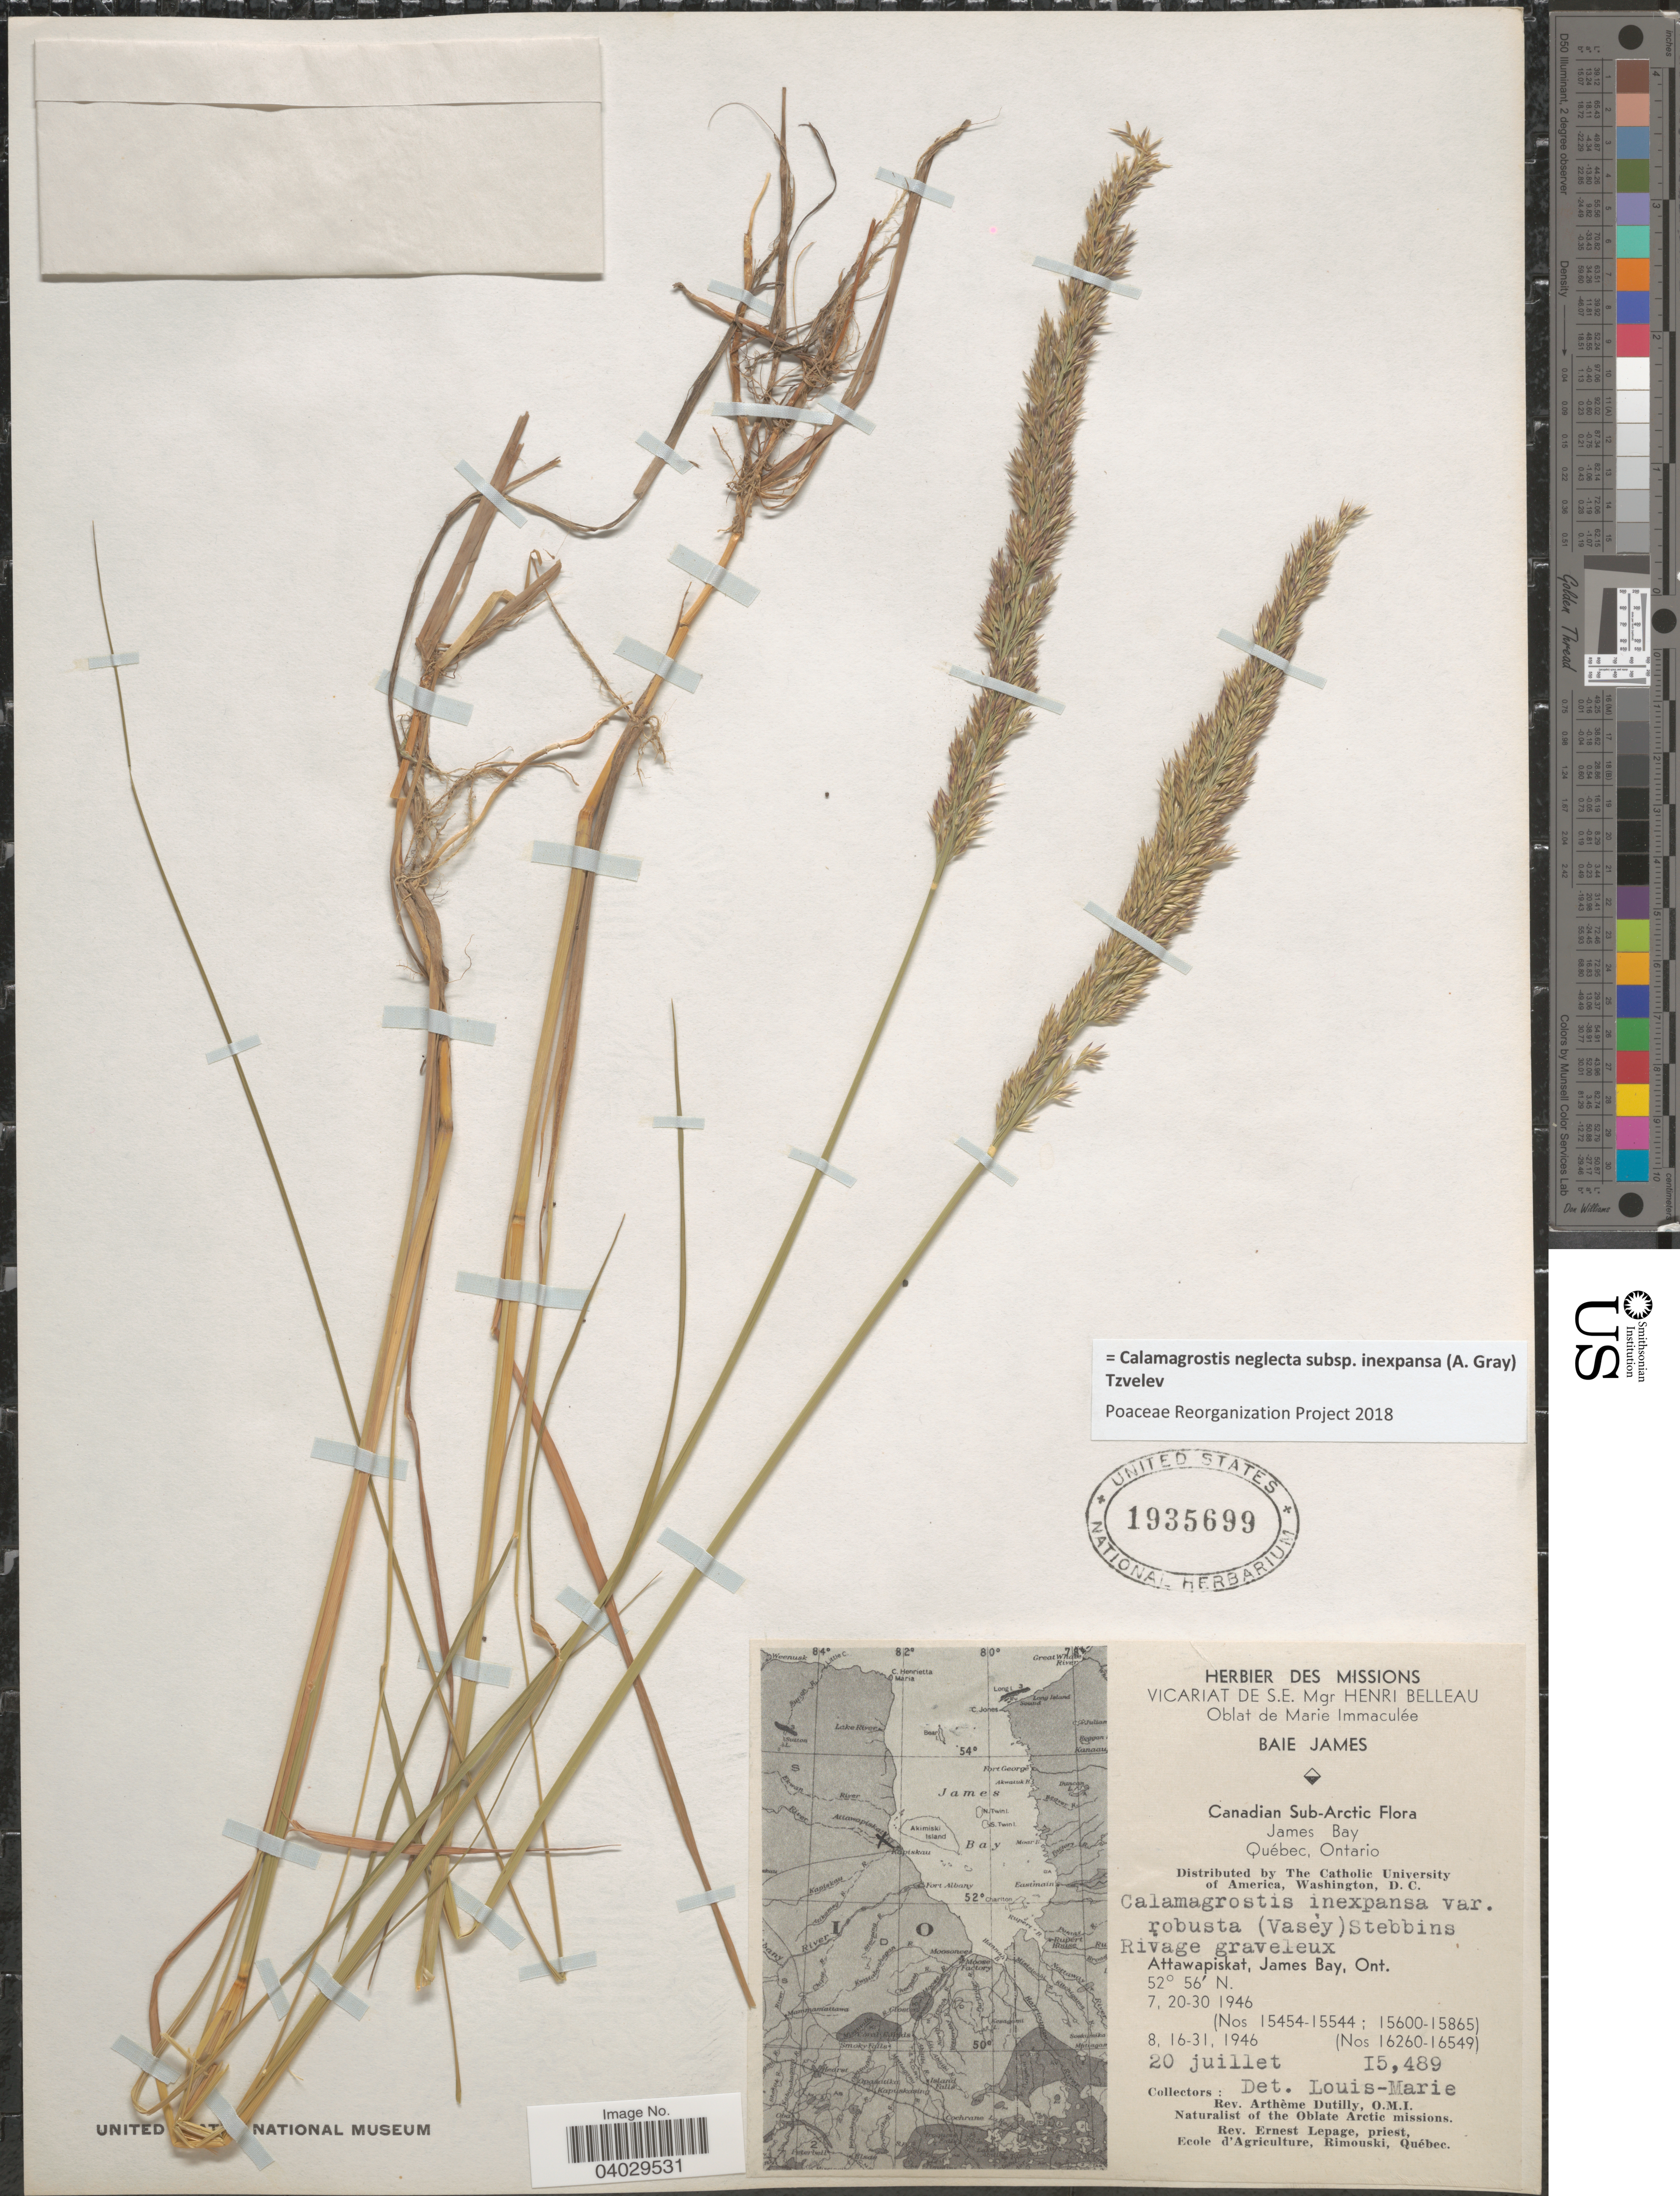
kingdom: Plantae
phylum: Tracheophyta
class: Liliopsida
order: Poales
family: Poaceae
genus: Calamagrostis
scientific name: Calamagrostis neglecta subsp. inexpansa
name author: (A. Gray) Tzvelev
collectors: A. Dutilly & E. Lepage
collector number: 15489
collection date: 1946-07-20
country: Canada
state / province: Ontario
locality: Canadian Sub-Arctic. Rivage graveleux. Attawapiskat, James Bay, Ont.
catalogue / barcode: US 1935699